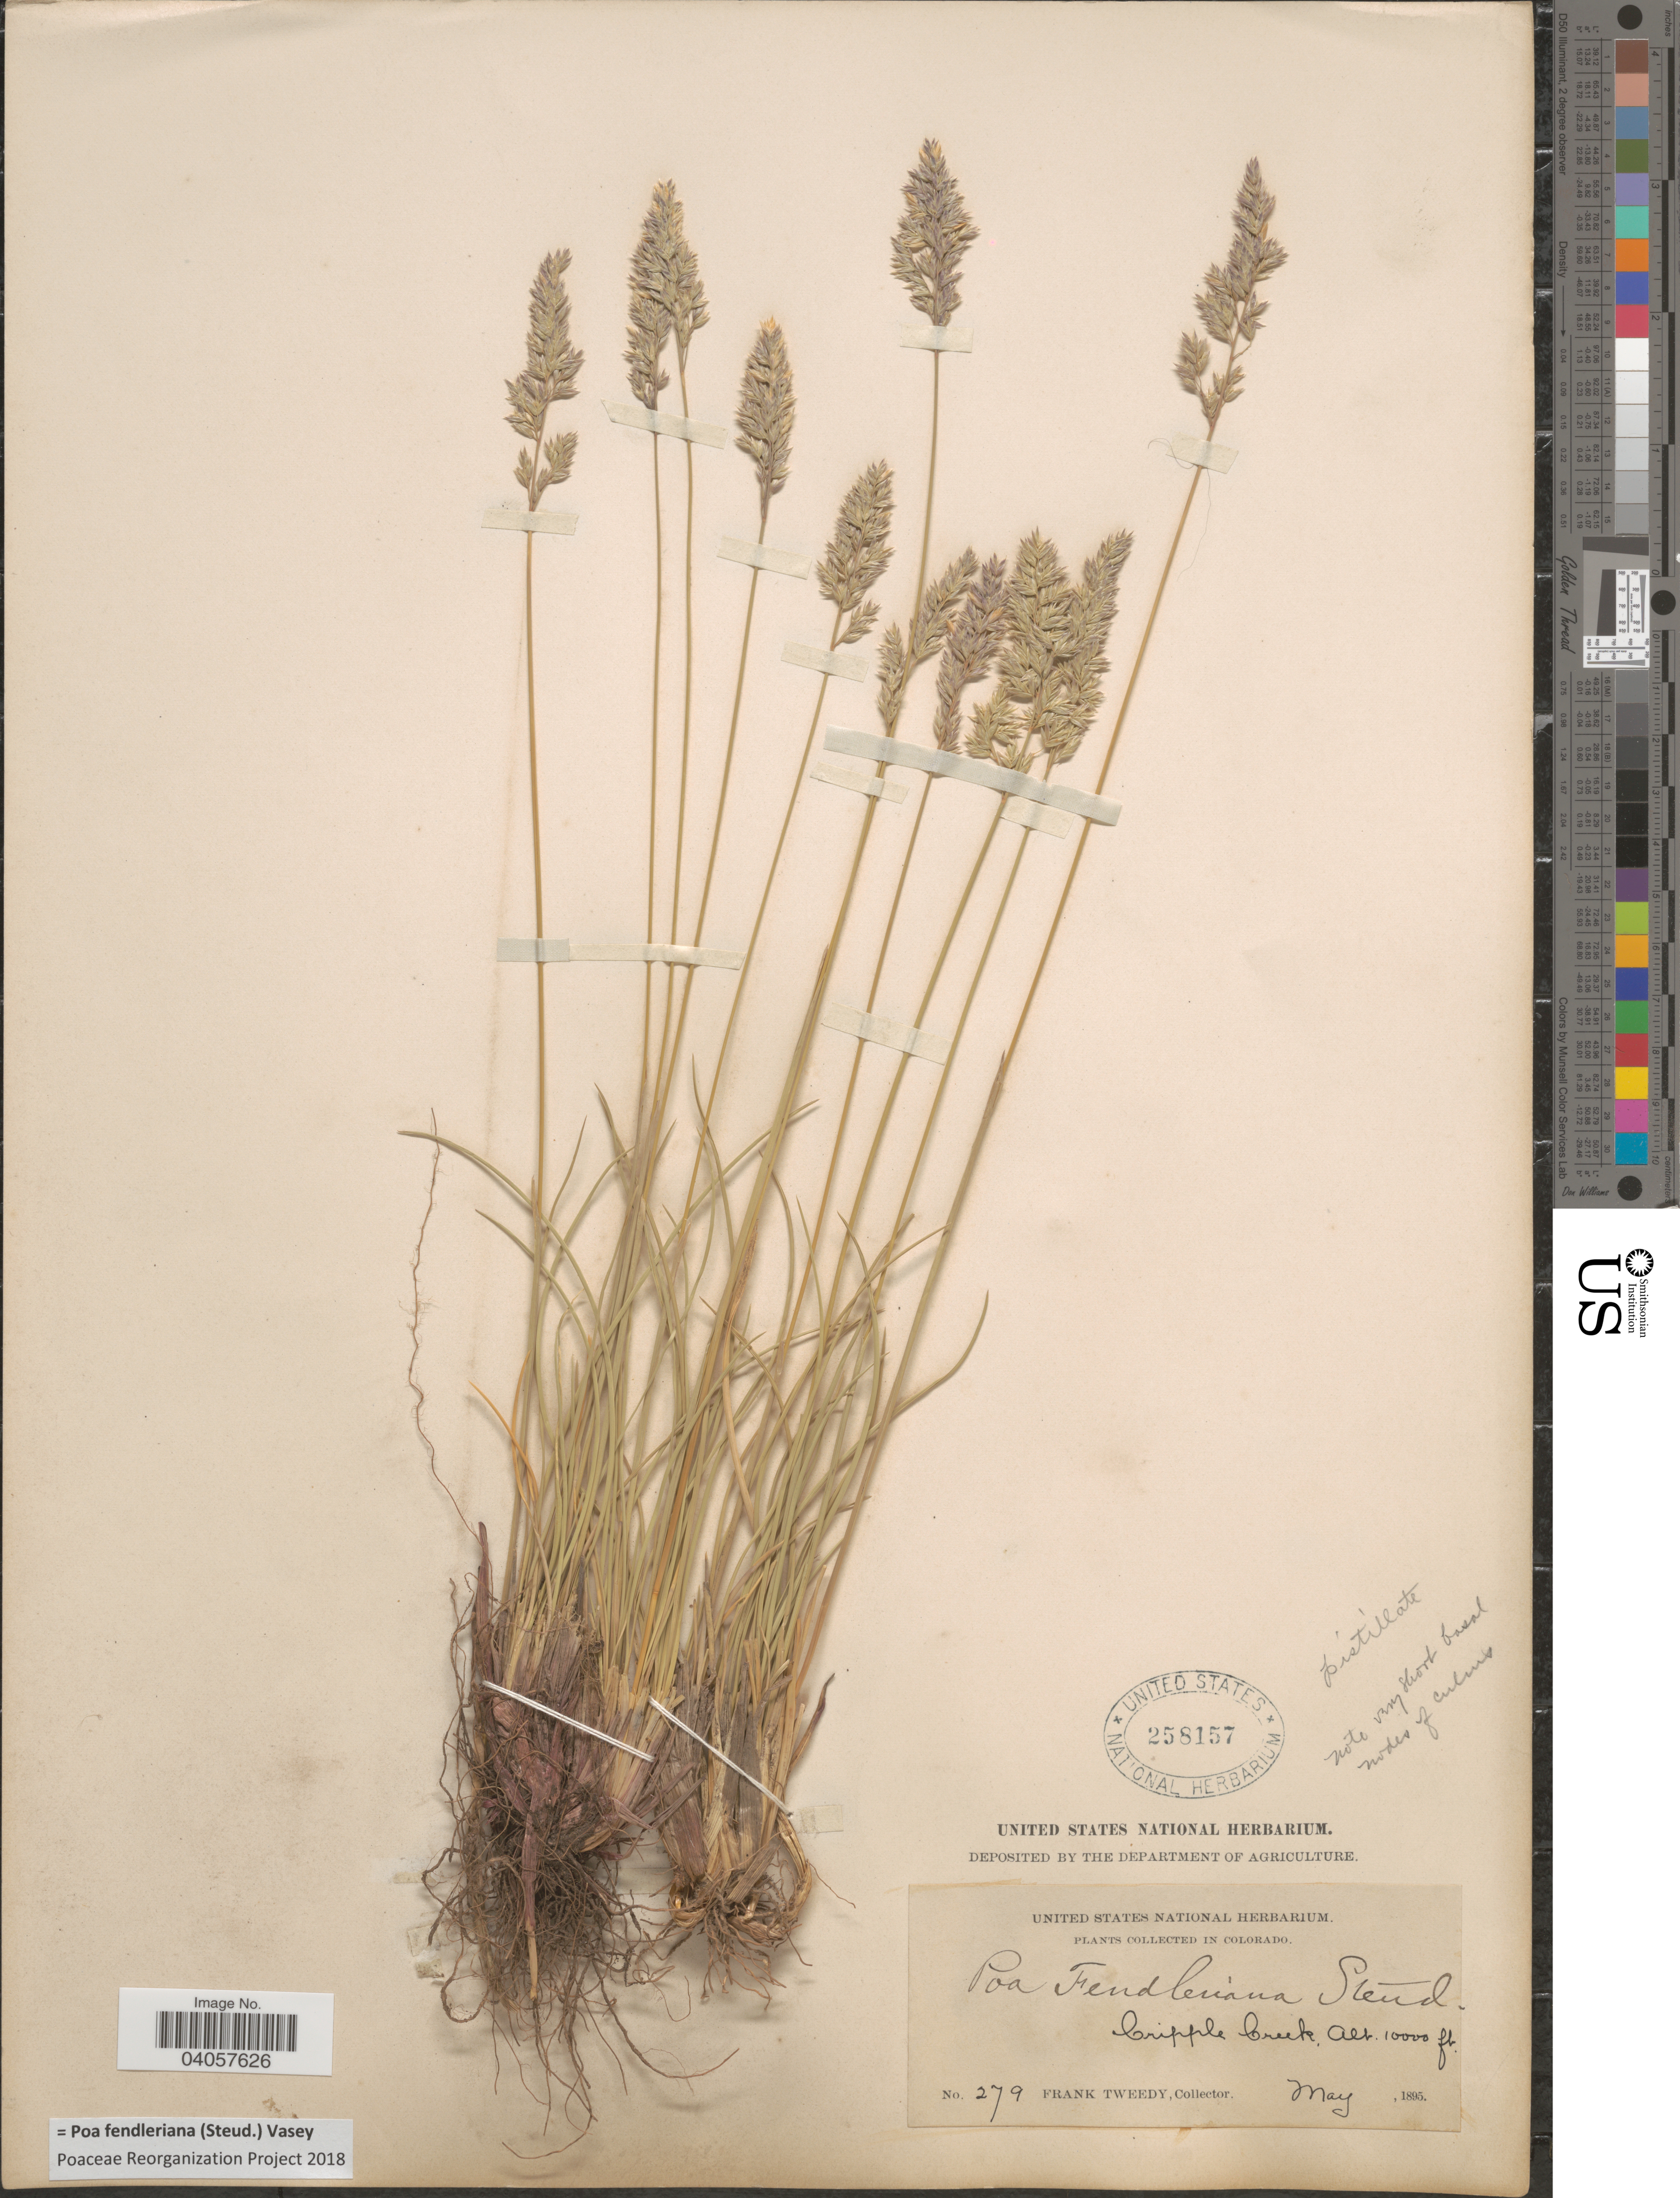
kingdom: Plantae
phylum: Tracheophyta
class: Liliopsida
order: Poales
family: Poaceae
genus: Poa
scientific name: Poa fendleriana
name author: (Steud.) Vasey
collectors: F. Tweedy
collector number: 279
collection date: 1895-05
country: United States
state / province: Colorado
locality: Cripple Creek.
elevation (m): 3048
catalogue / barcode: US 258157